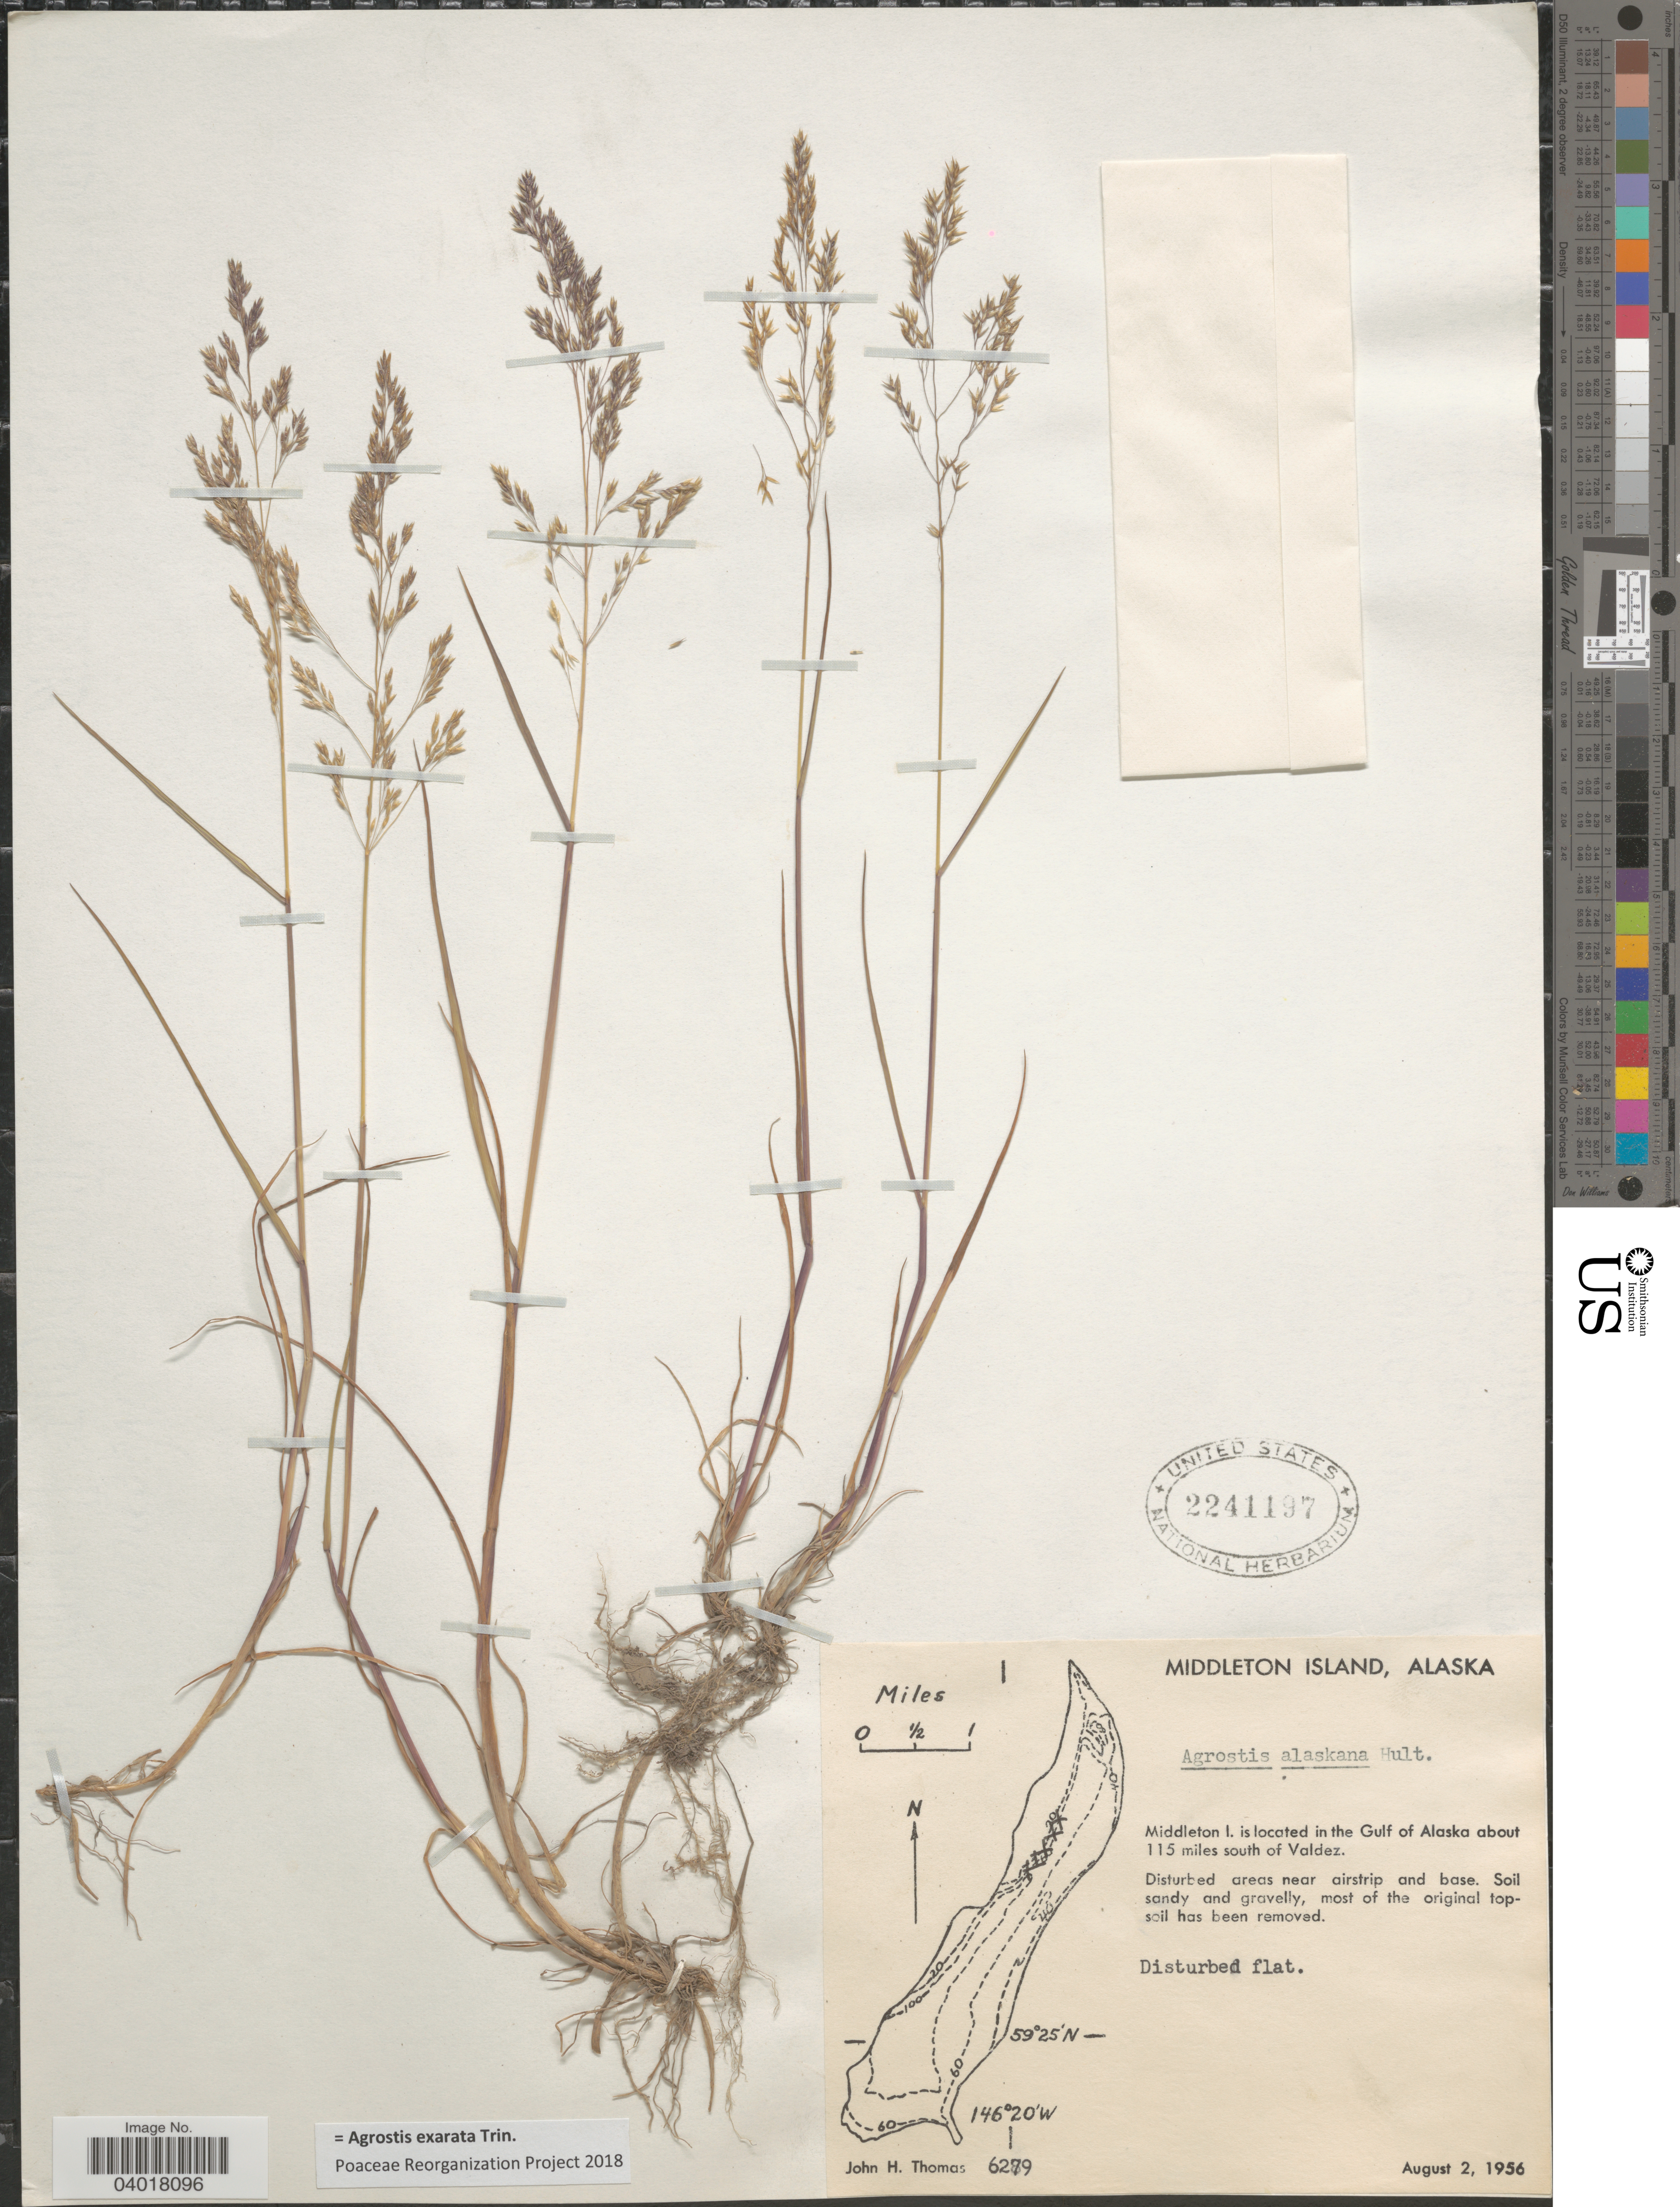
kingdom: Plantae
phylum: Tracheophyta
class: Liliopsida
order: Poales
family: Poaceae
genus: Agrostis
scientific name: Agrostis exarata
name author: Trin.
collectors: J. H. Thomas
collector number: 6279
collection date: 1956-08-02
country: United States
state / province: Alaska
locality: Middleton Island. Middleton I. is located in the Gulf of Alaska about 115 miles south of Valdez.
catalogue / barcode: US 2241197